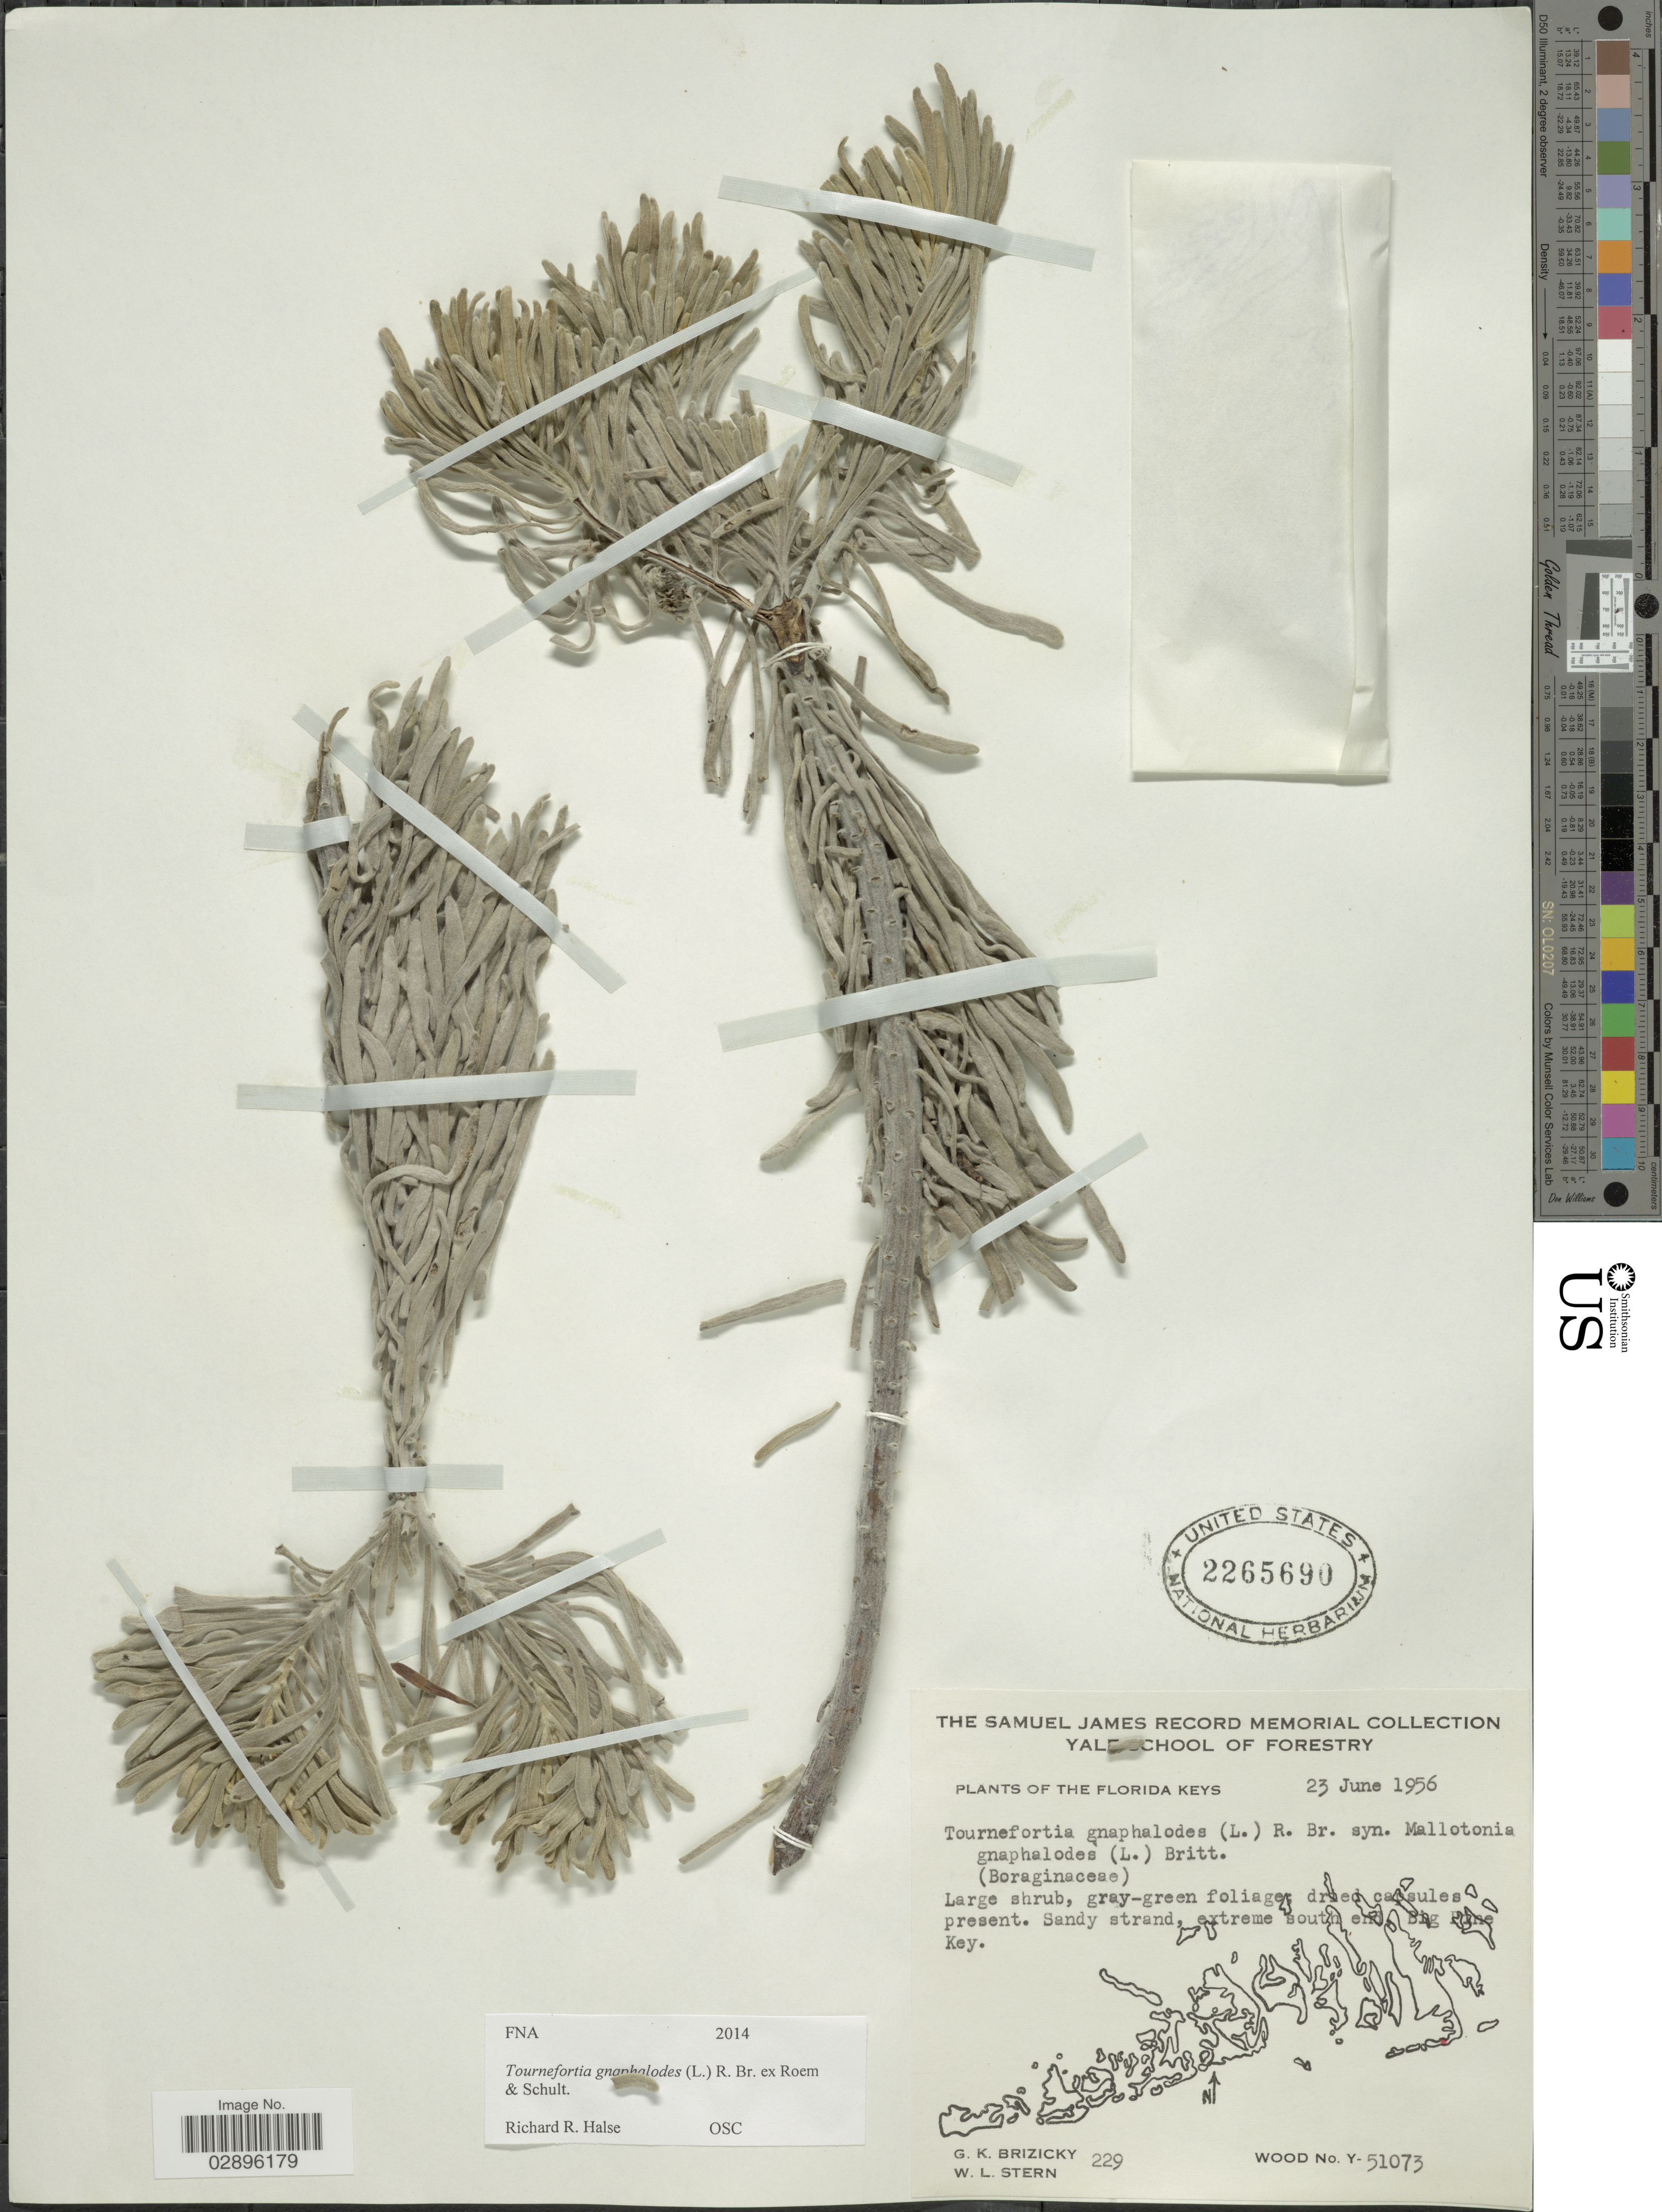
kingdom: Plantae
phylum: Tracheophyta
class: Magnoliopsida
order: Boraginales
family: Heliotropiaceae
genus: Tournefortia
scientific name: Tournefortia gnaphalodes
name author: (L.) R. Br. ex Roem. & Schult.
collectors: G. K. Brizicky & W. L. Stern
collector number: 229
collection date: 1956-06-23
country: United States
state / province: Florida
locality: The Florida Keys. Sandy strand, extreme south end of Big Pine Key.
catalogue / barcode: US 2265690